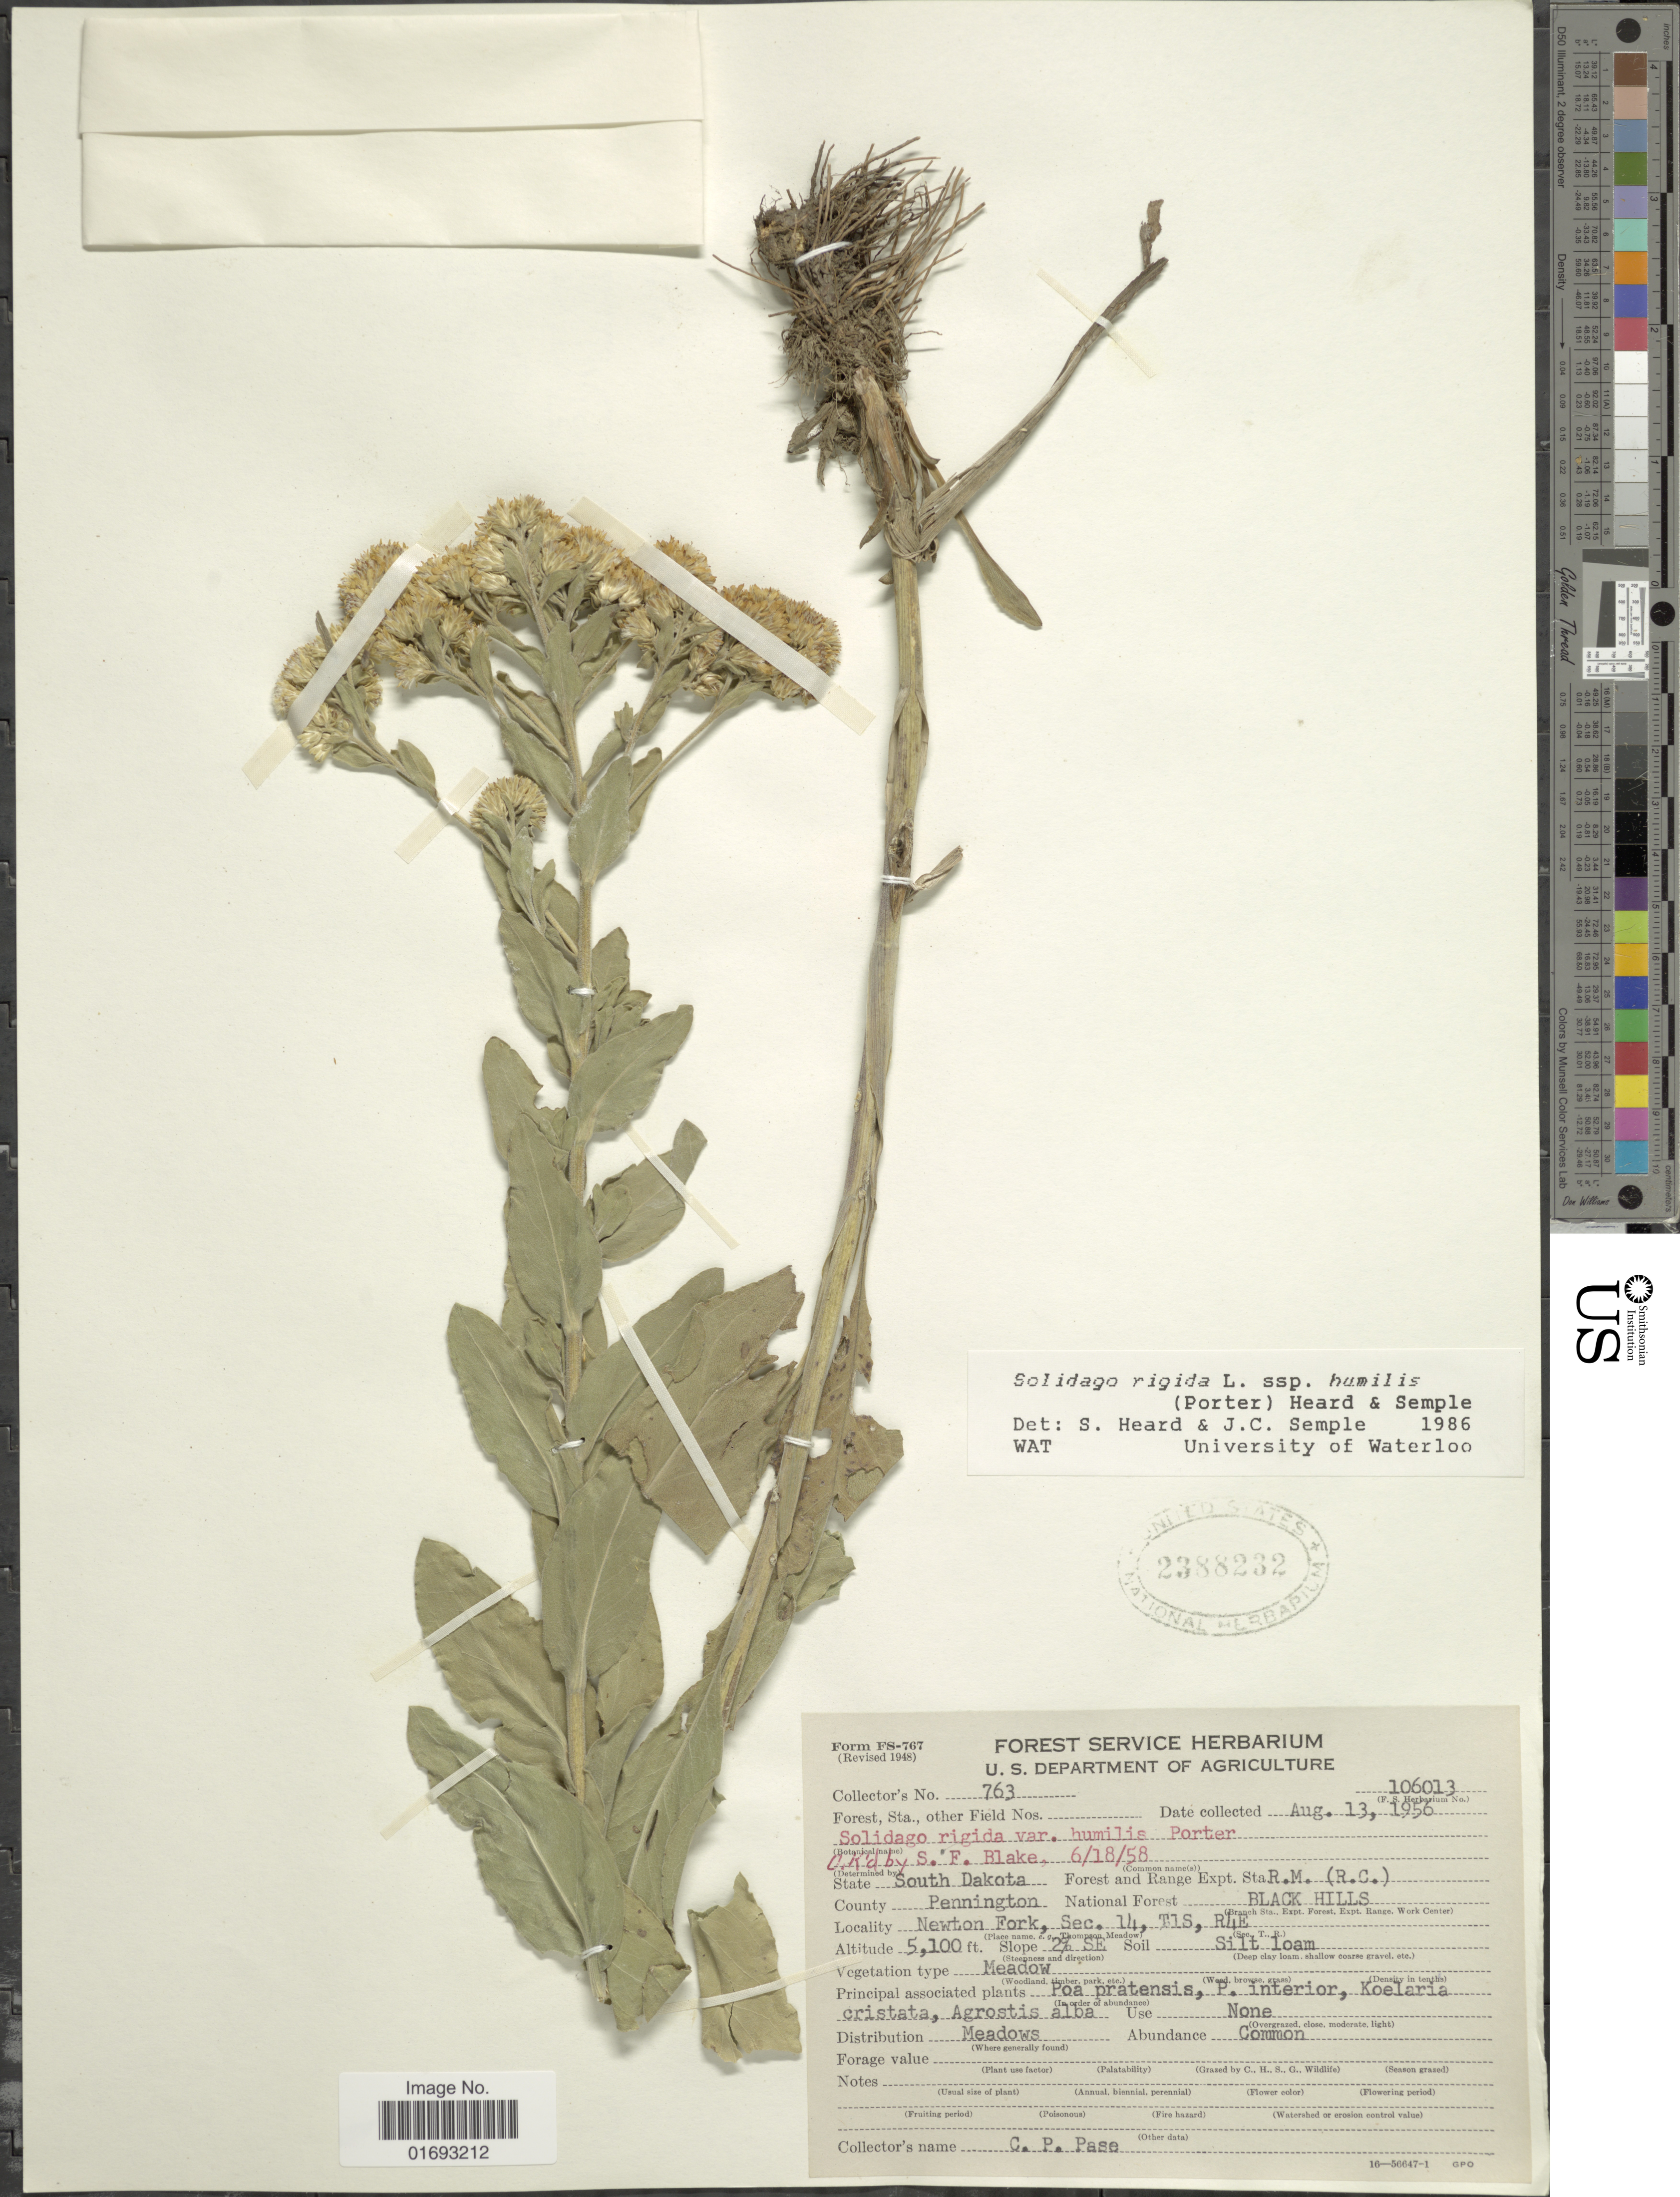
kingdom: Plantae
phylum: Tracheophyta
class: Magnoliopsida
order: Asterales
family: Asteraceae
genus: Oligoneuron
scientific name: Oligoneuron rigidum var. humile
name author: (Porter) G.L. Nesom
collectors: C. P. Pase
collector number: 763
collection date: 1956-08-13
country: United States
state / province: South Dakota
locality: County Pennington, National Forest BlackHills, Newton Fork, Sec. 14, TIS, R4E, Slope 2% SE, Soil Silt loam, meadow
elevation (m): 1554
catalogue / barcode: US 2388232